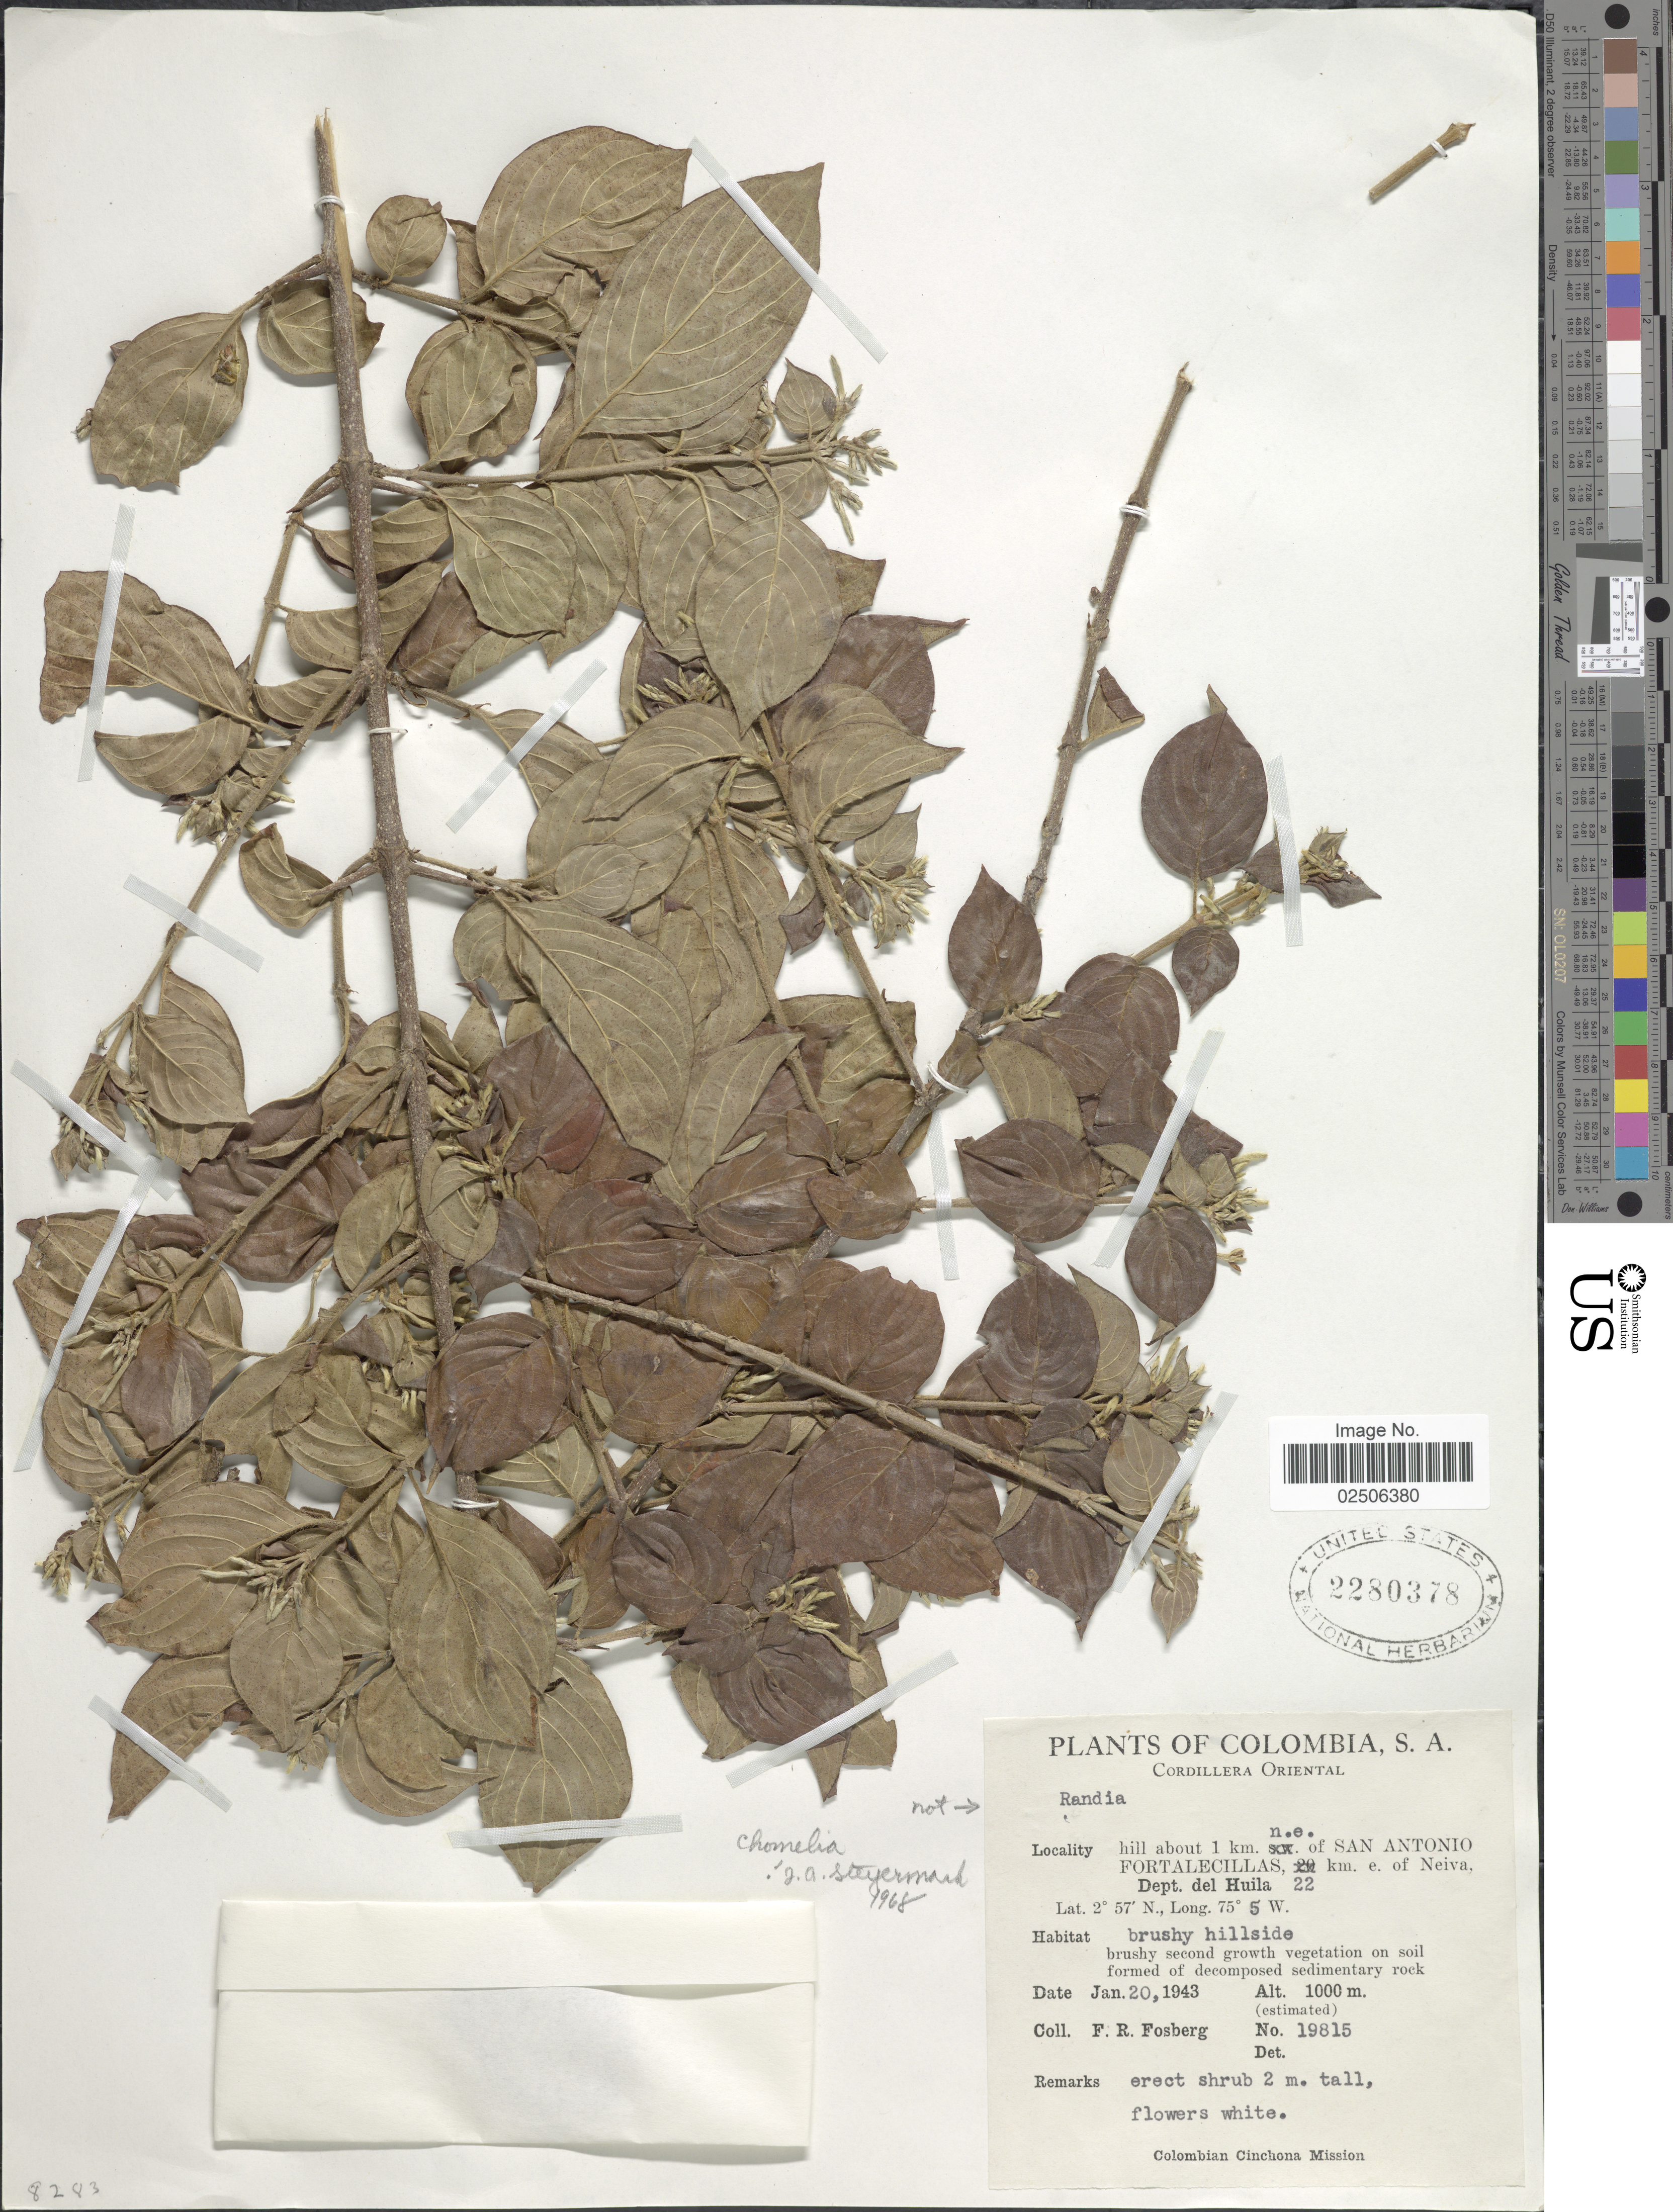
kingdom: Plantae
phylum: Tracheophyta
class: Magnoliopsida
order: Gentianales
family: Rubiaceae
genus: Chomelia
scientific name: Chomelia sp.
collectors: F. R. Fosberg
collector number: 19815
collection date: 1943-01-20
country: Colombia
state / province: Huila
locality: Cordillera Oriental, hill about 1 km. n.e. of San Antonio Fortalecillas, 22 km. e. of Neiva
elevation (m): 100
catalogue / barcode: US 2280378